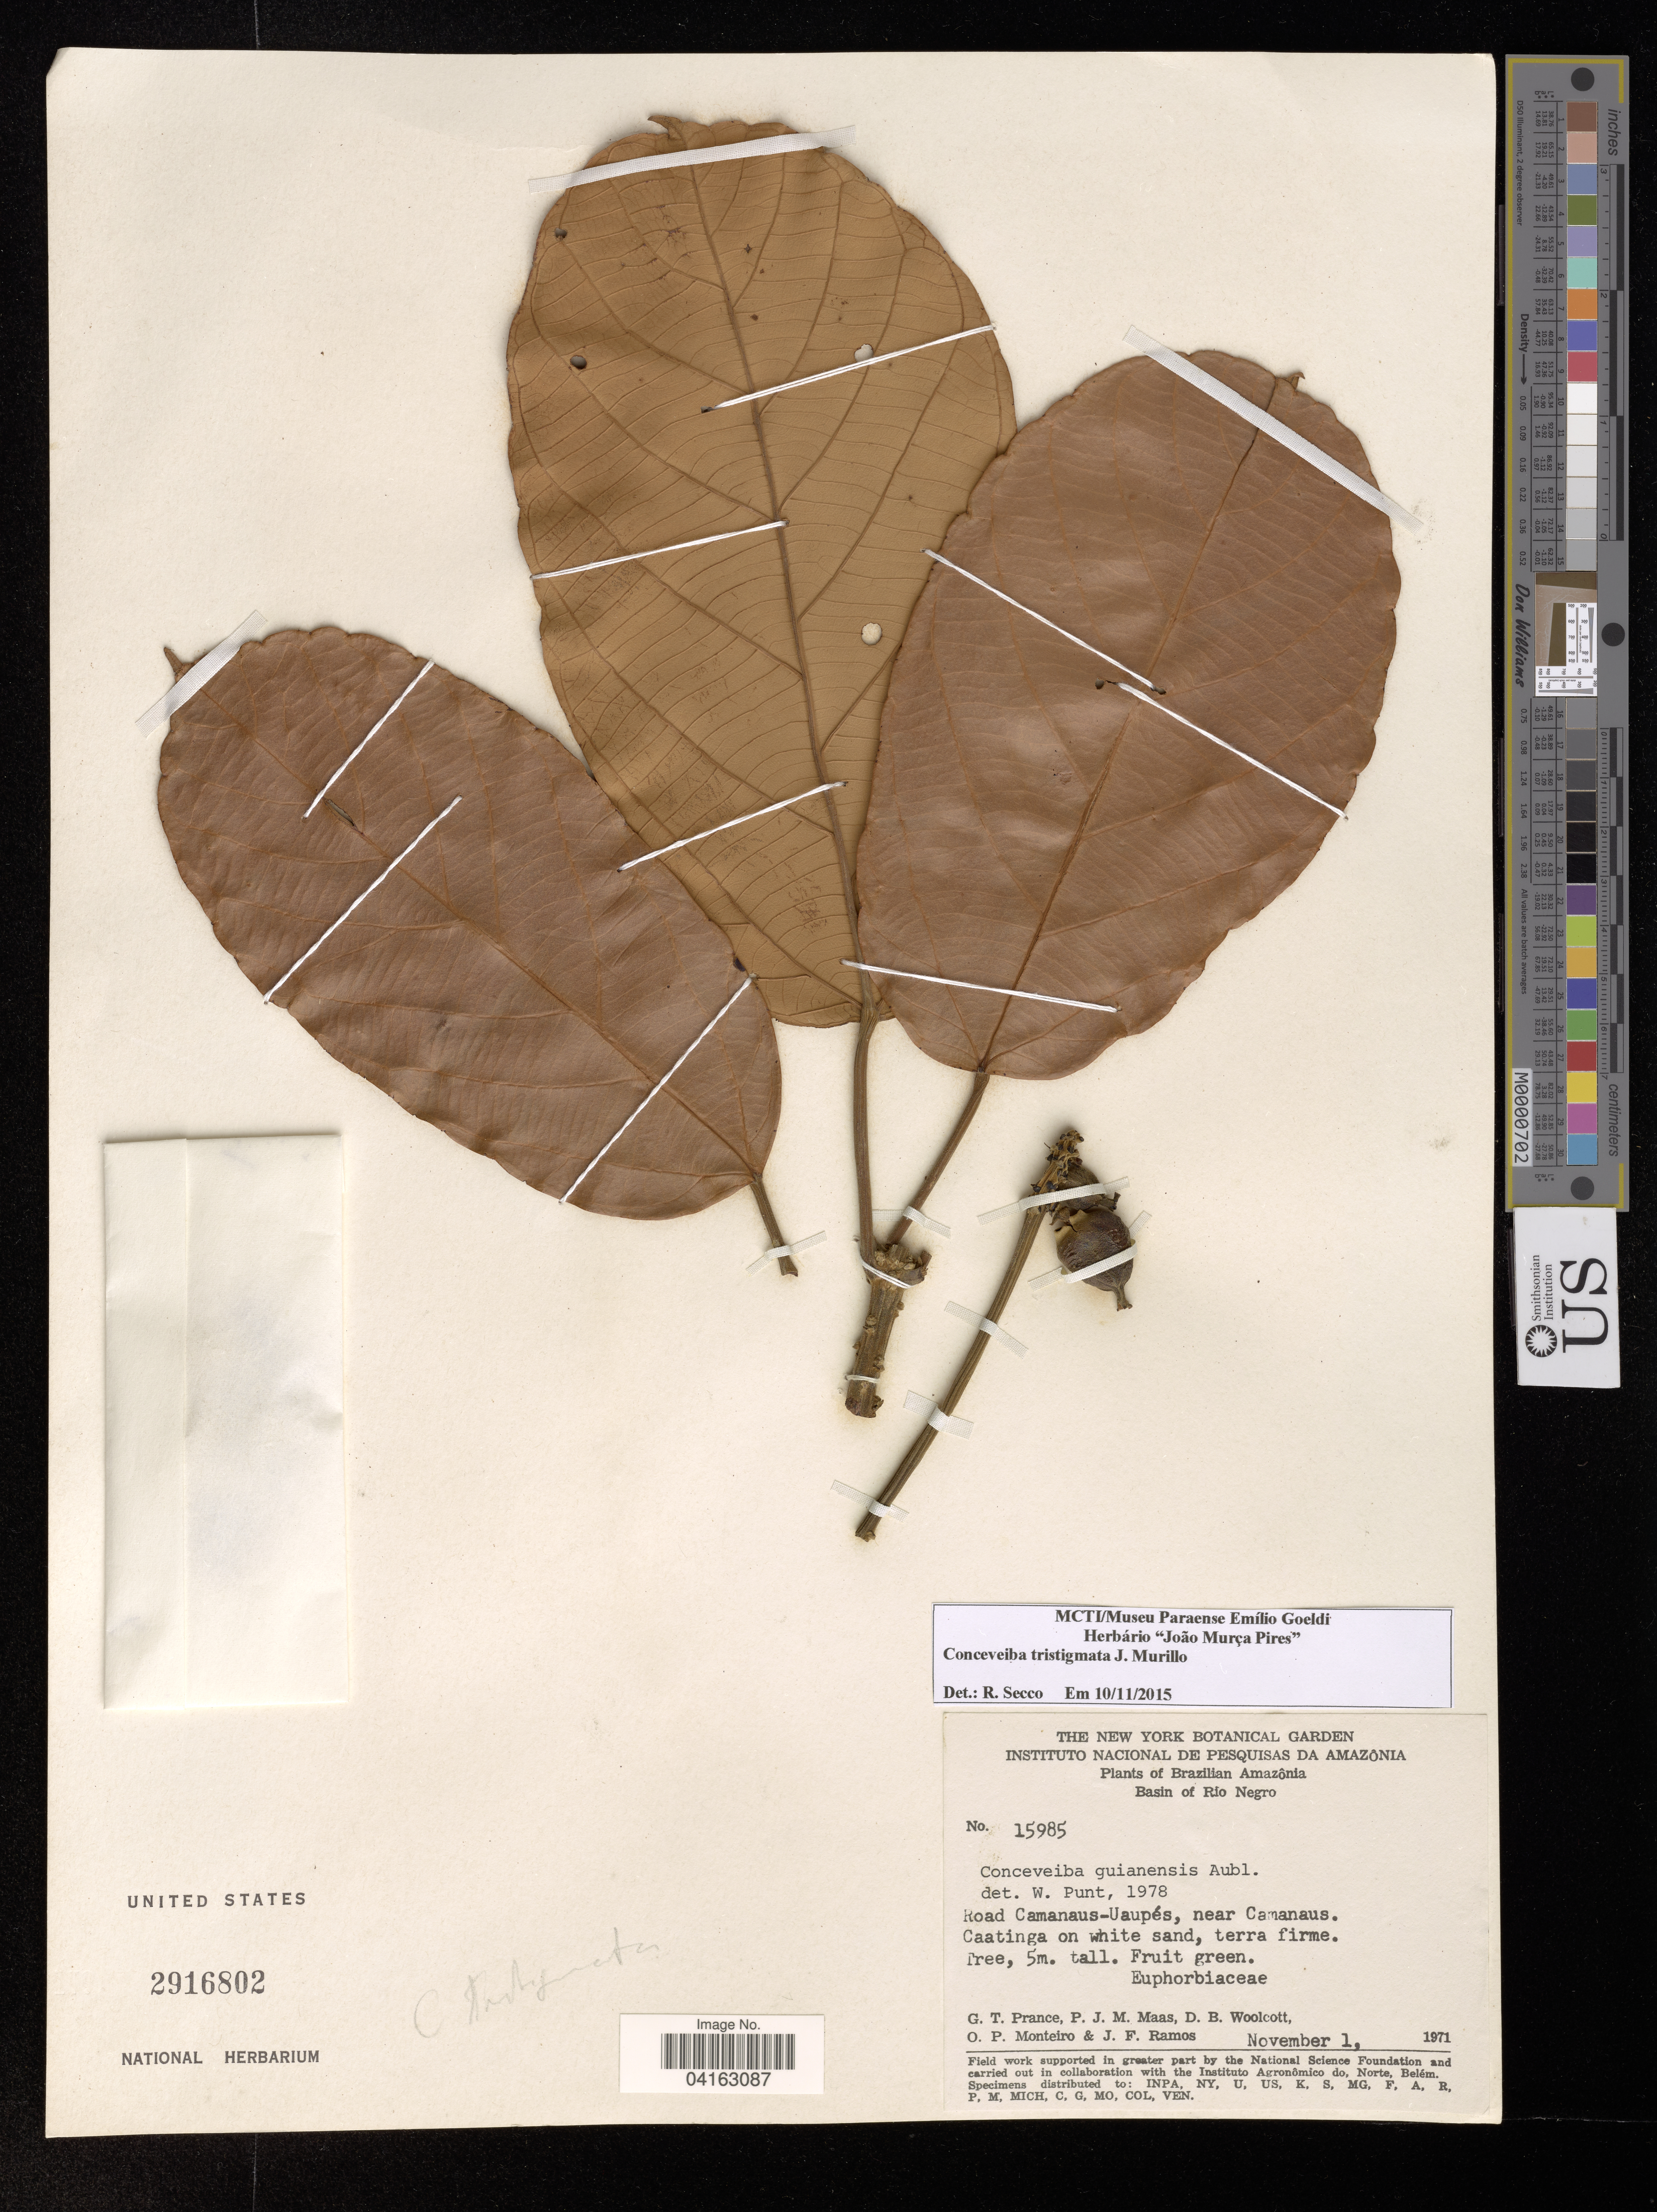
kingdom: Plantae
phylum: Tracheophyta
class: Magnoliopsida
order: Malpighiales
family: Euphorbiaceae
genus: Conceveiba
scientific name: Conceveiba tristigmata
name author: J. Murillo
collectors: G. T. Prance, P. Maas, D. B. Woolcott, O. Monteiro & J. F. Ramos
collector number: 15985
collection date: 1971-11-01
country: Brazil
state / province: Amazonas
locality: Basin of Rio Negro. Road Camanaus-Uaupés, near Camanaus.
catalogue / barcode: US 2916802